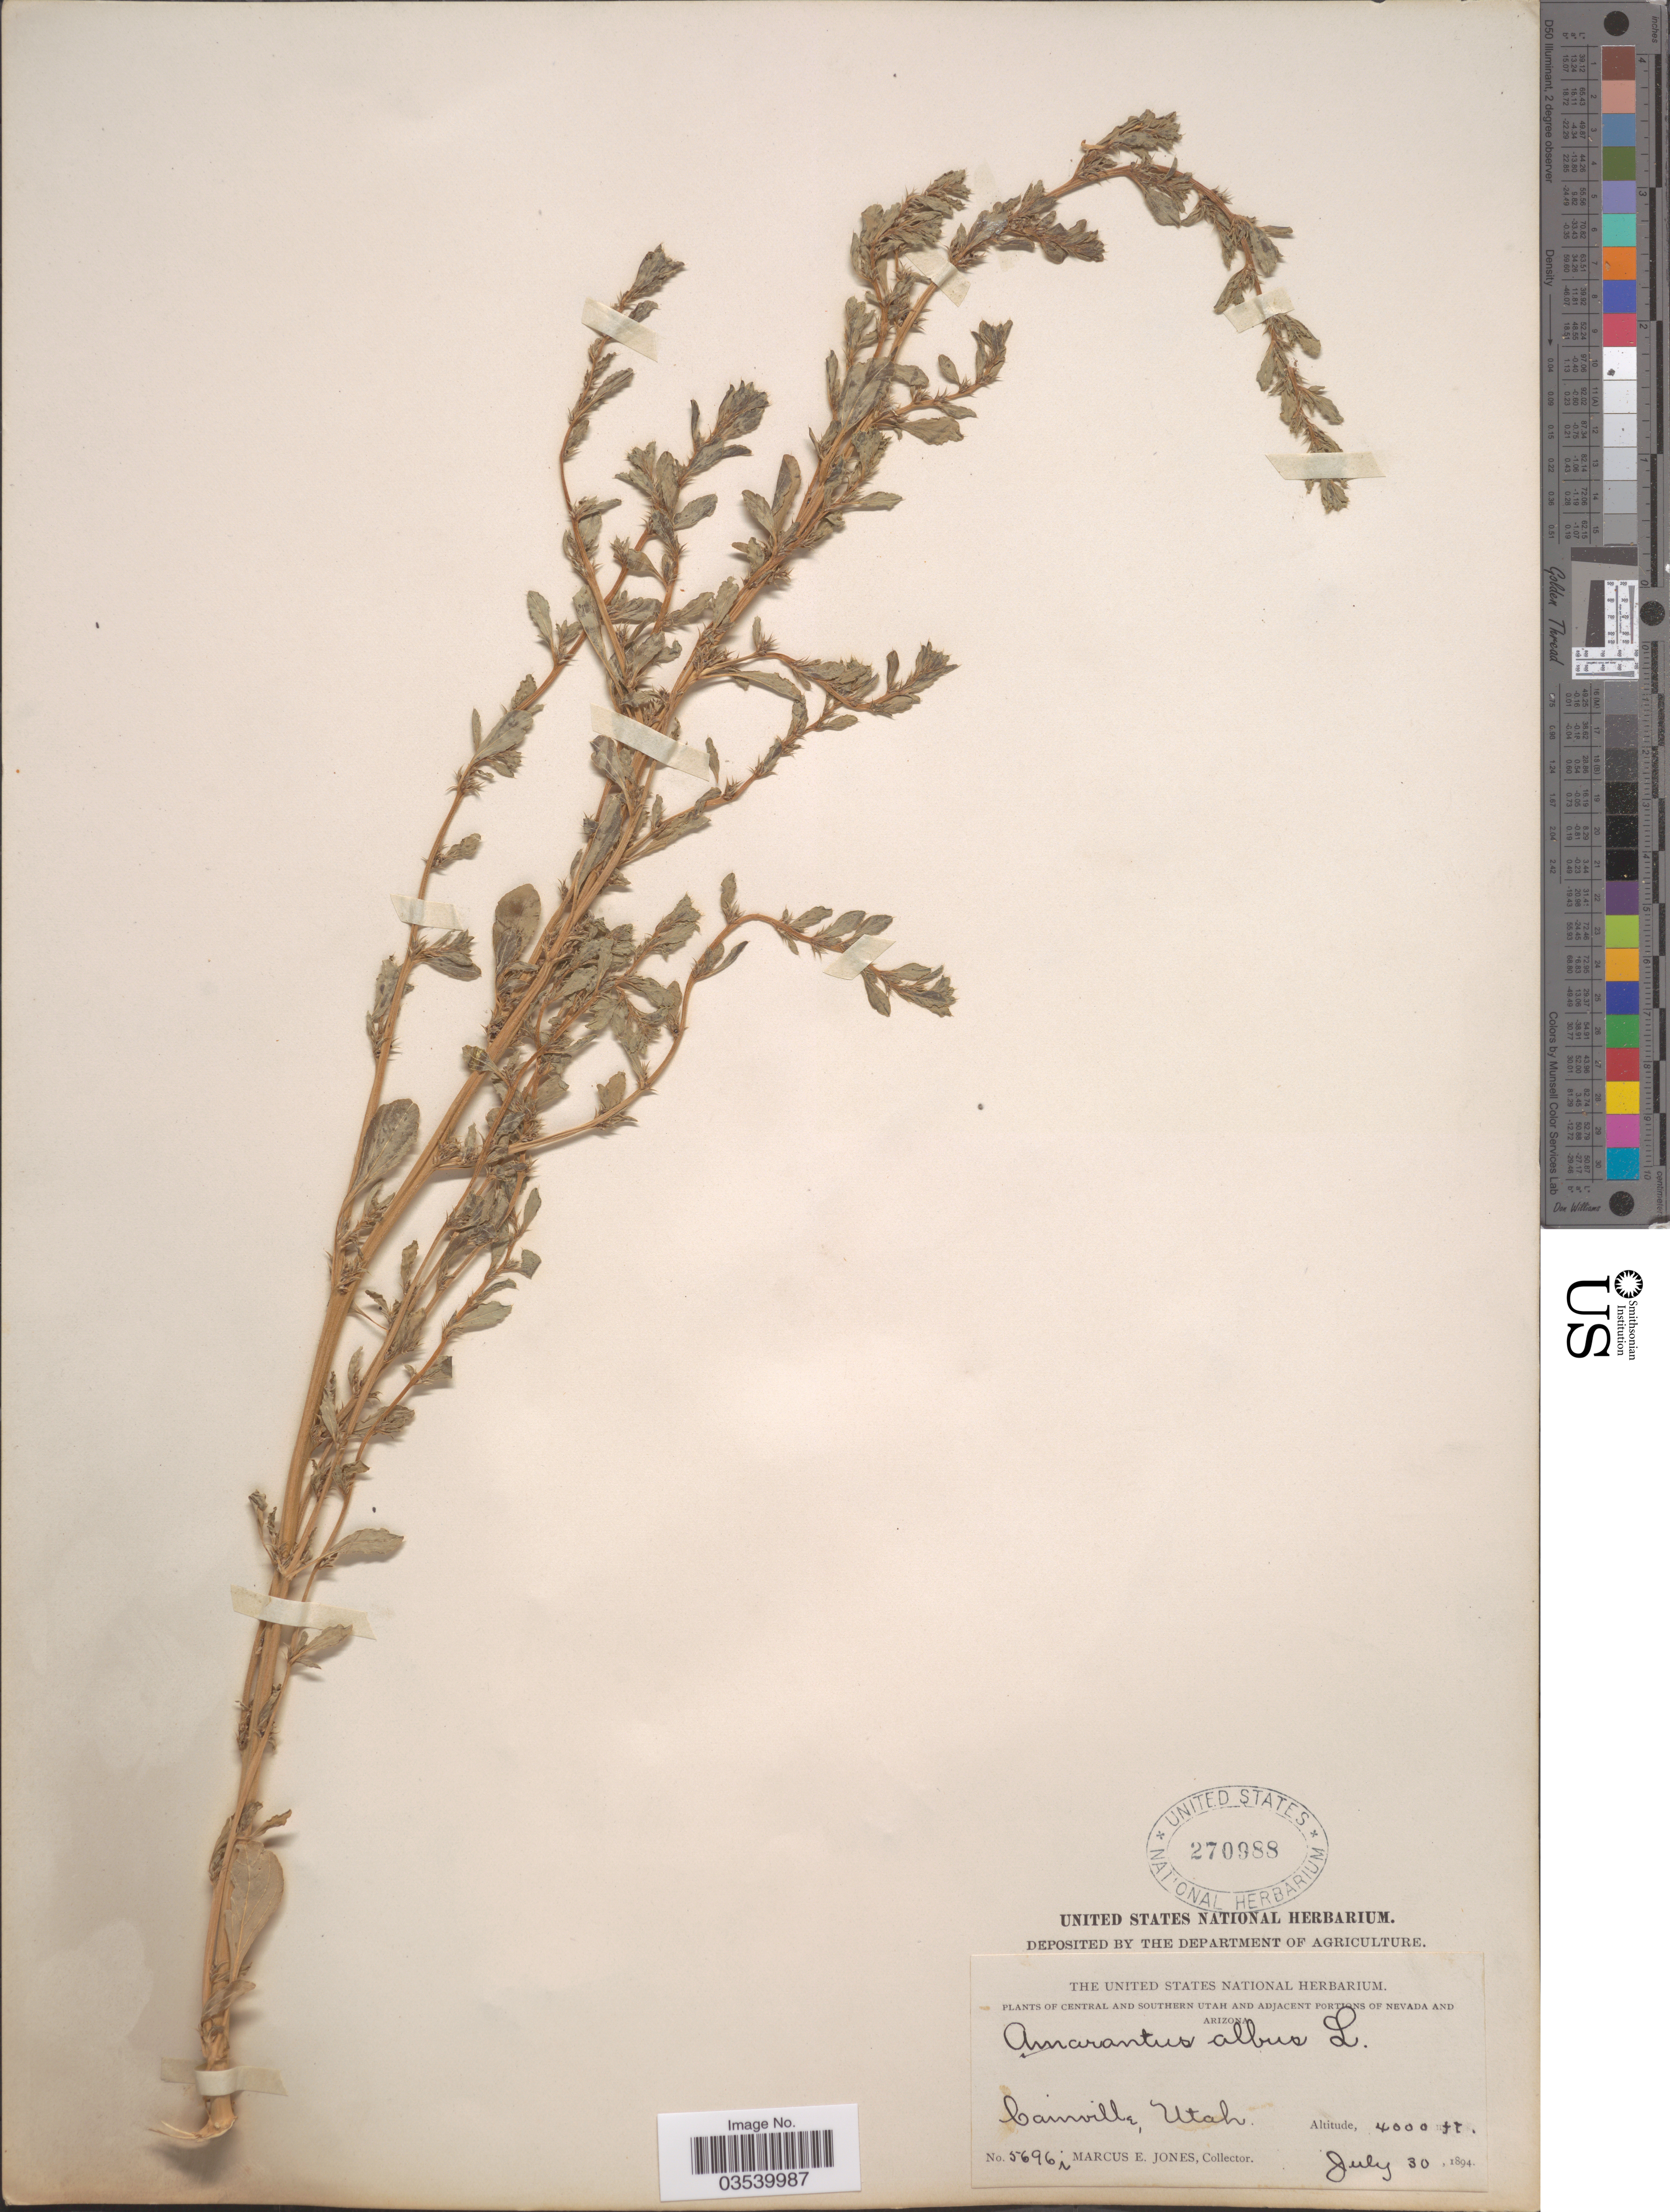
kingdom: Plantae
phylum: Tracheophyta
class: Magnoliopsida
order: Caryophyllales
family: Amaranthaceae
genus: Amaranthus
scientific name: Amaranthus albus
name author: L.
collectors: M. E. Jones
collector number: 5696i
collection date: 1894-07-30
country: United States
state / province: Utah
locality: Central and Southern Utah. Cainville.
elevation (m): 1219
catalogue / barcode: US 270988